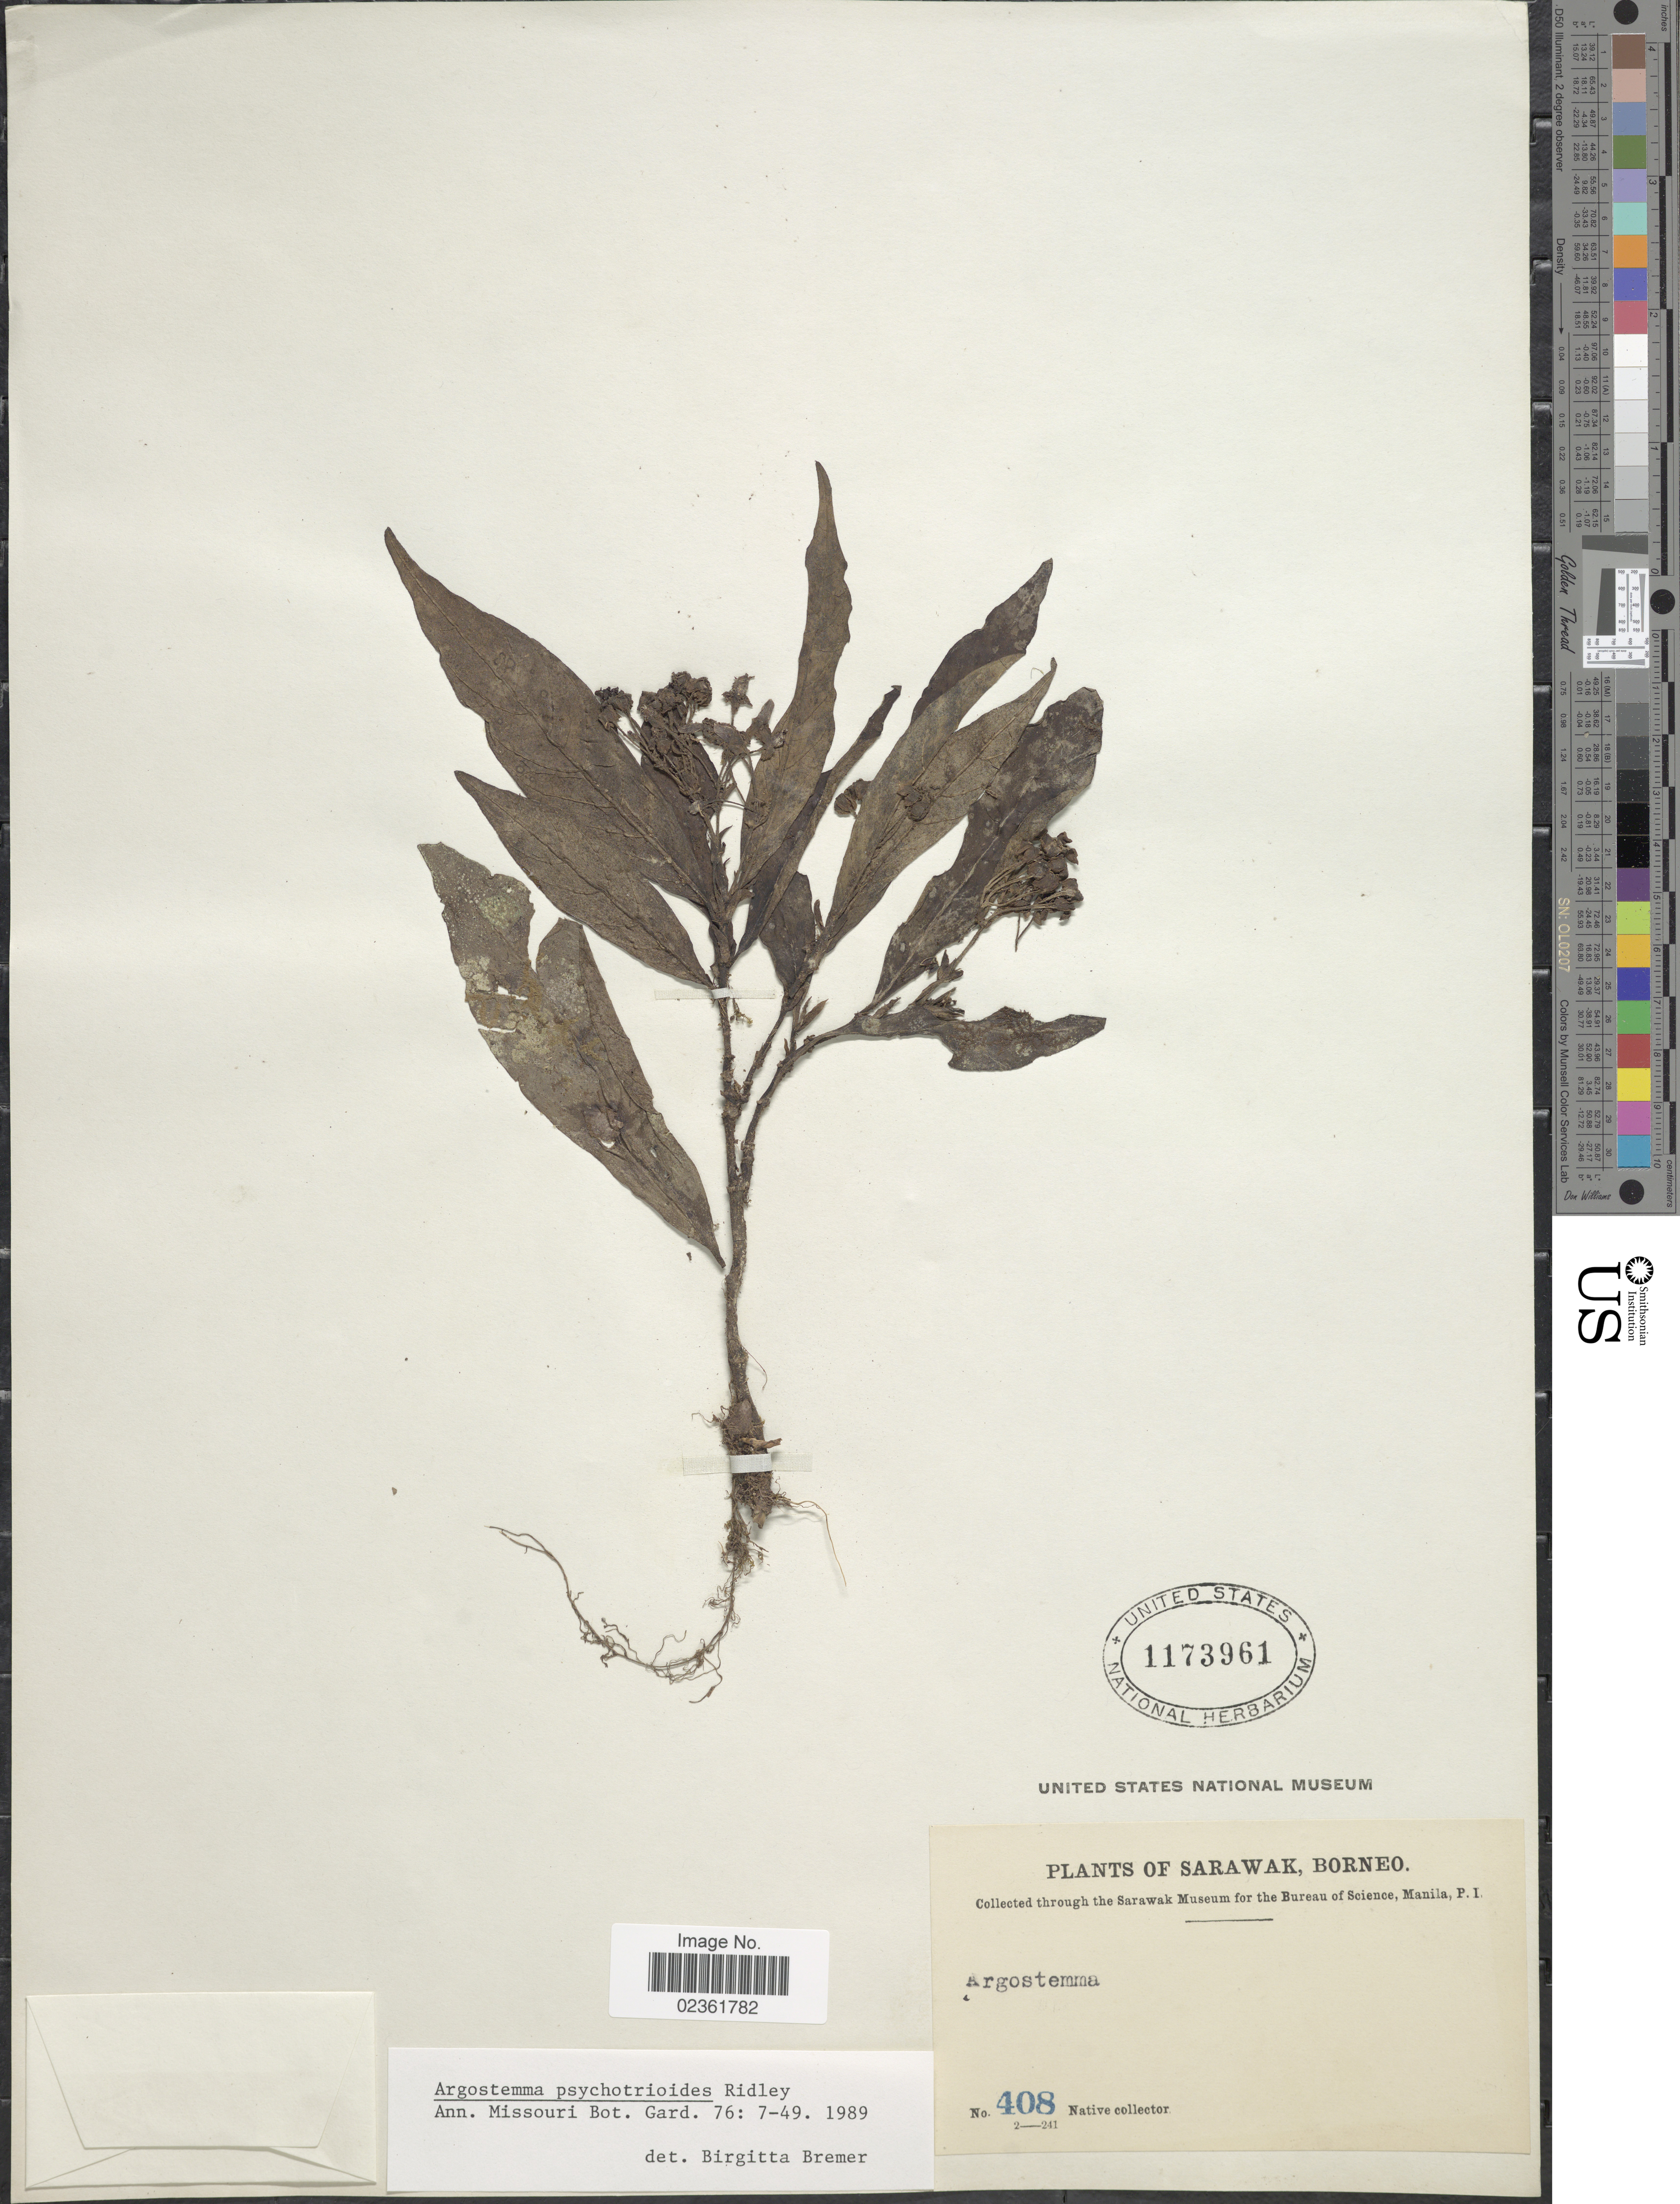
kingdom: Plantae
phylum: Tracheophyta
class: Magnoliopsida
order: Gentianales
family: Rubiaceae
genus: Argostemma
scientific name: Argostemma psychotrioides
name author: Ridl.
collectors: Native collector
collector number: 408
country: Malaysia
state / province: Sarawak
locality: Borneo.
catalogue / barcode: US 1173961